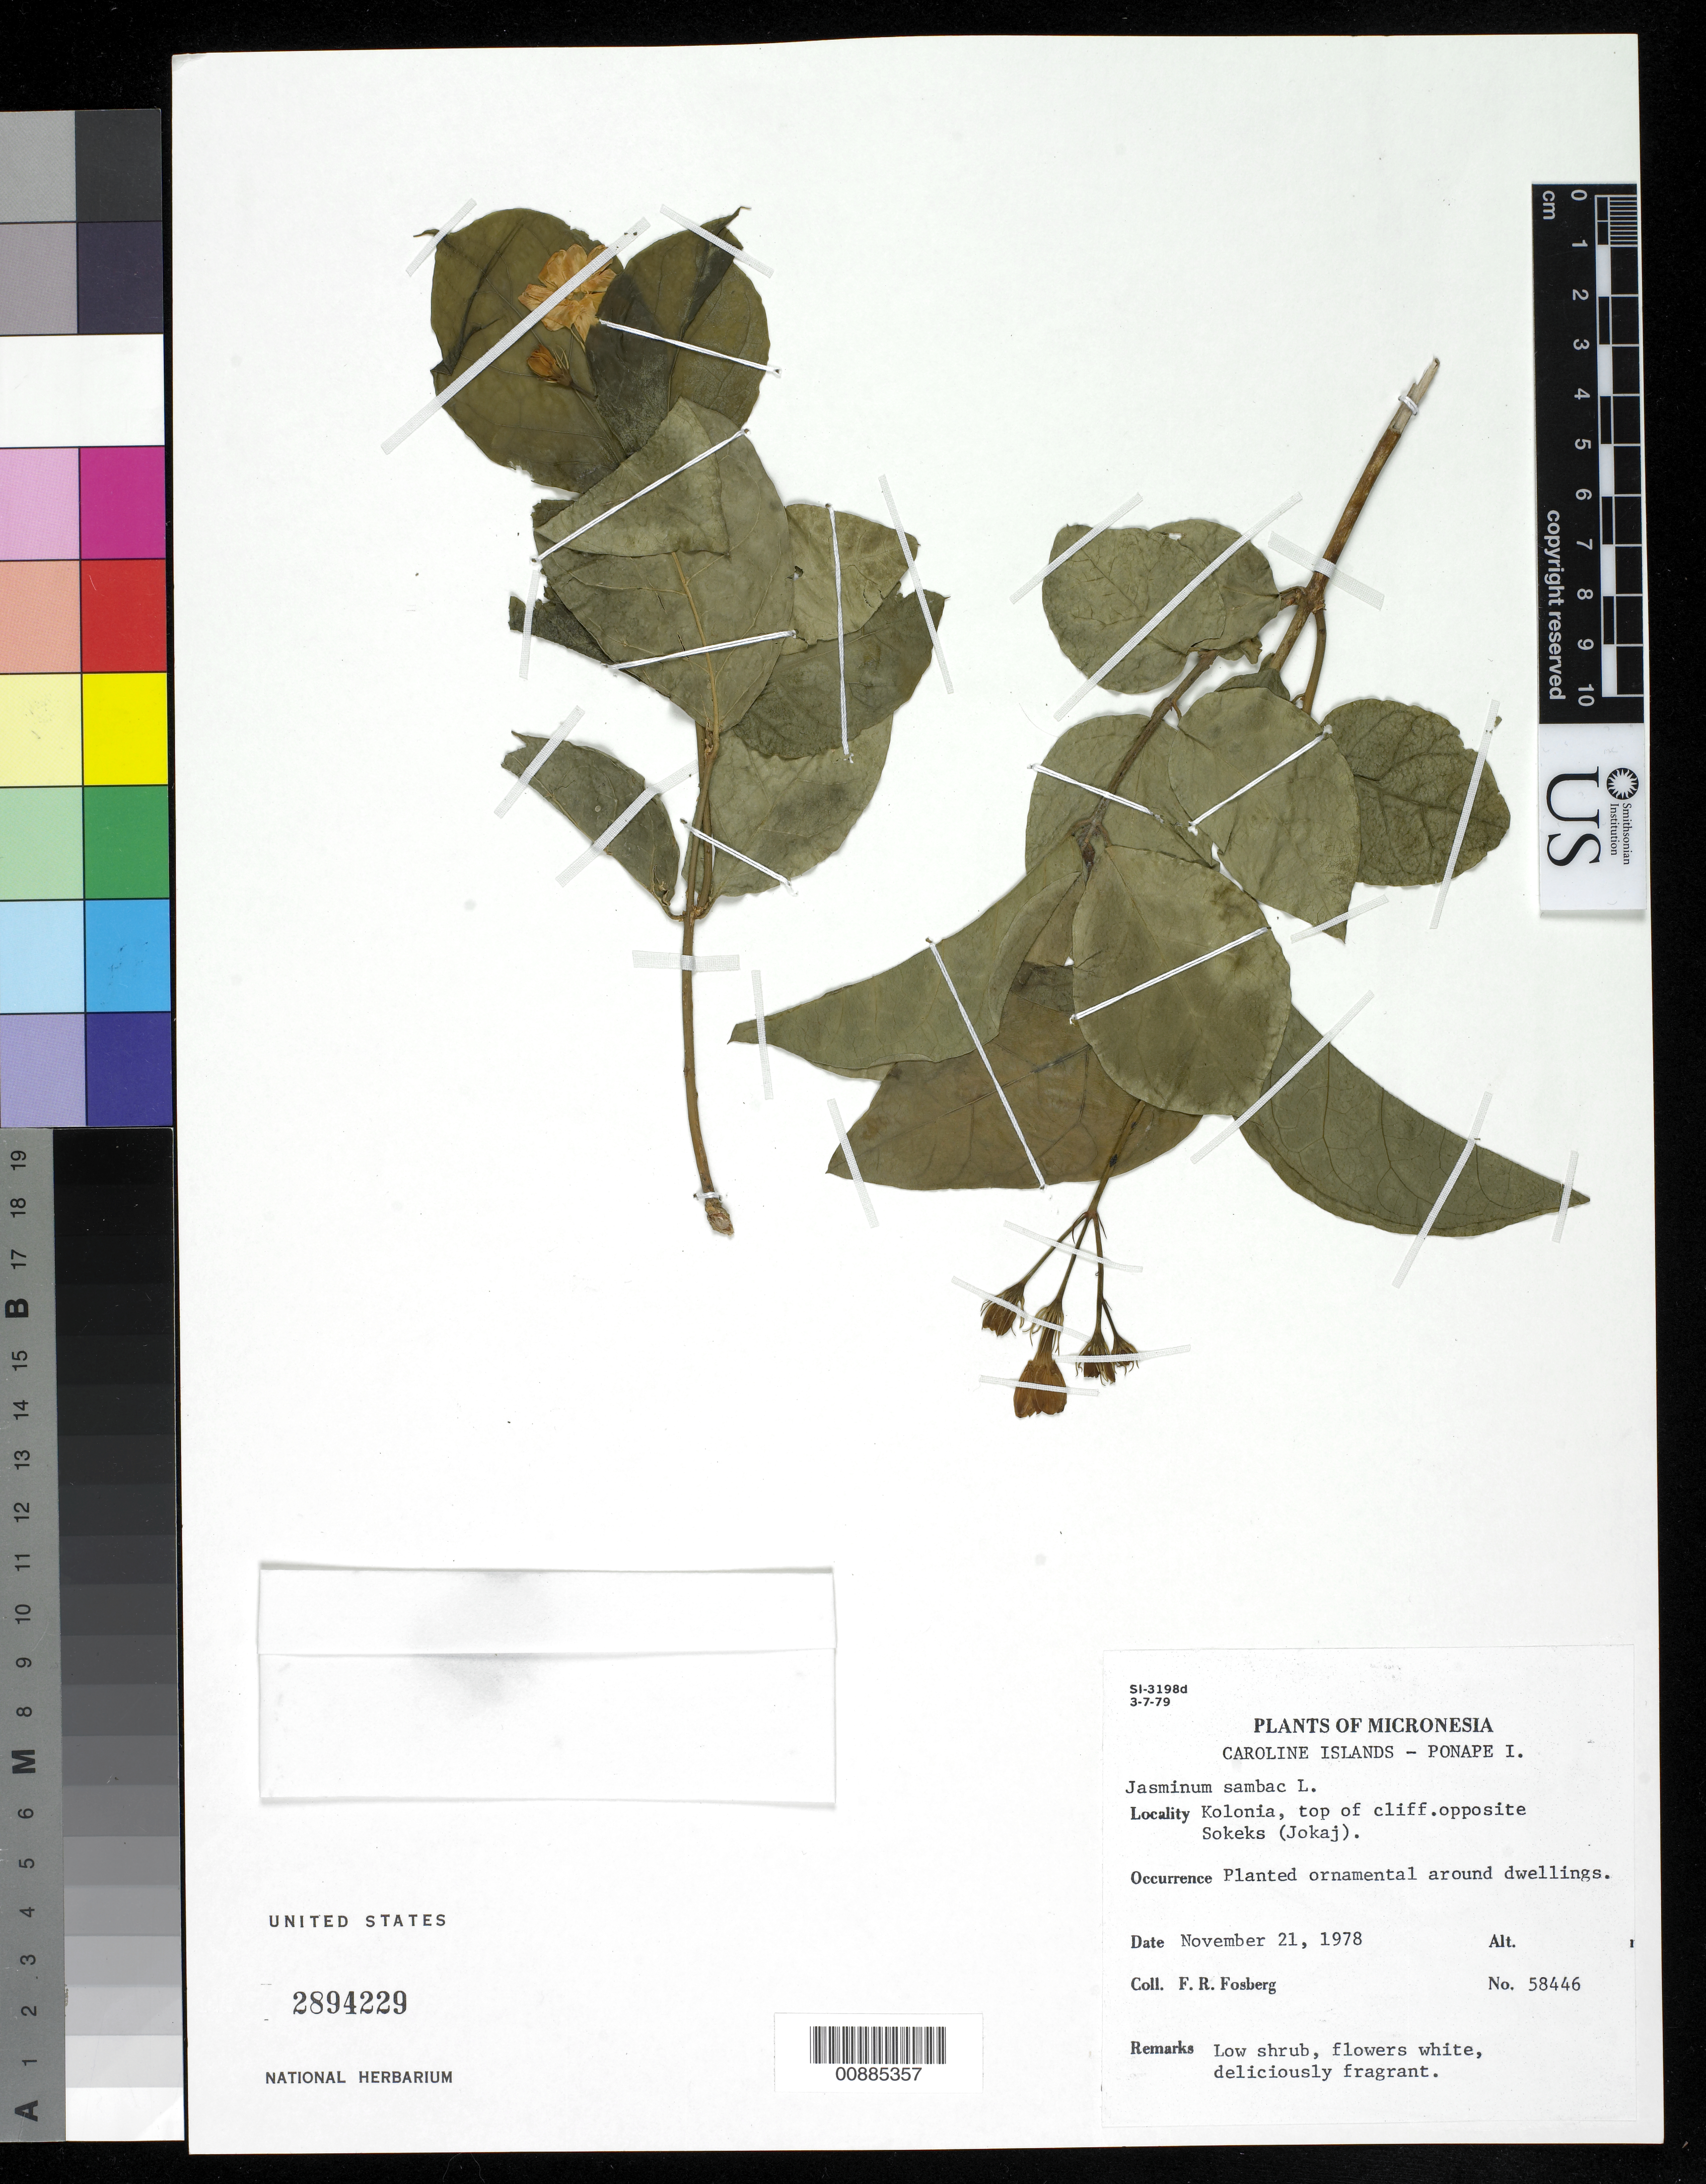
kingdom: Plantae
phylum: Tracheophyta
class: Magnoliopsida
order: Lamiales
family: Oleaceae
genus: Jasminum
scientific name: Jasminum sambac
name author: (L.) Aiton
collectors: F. R. Fosberg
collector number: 58446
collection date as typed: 21 Nov 1978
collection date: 1978-11-21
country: Micronesia, Federated States of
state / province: Pohnpei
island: Pohnpei [Ponape]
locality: Kolonia, top of cliff. opposite Sokeks (Jokaj).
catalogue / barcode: US 2894229